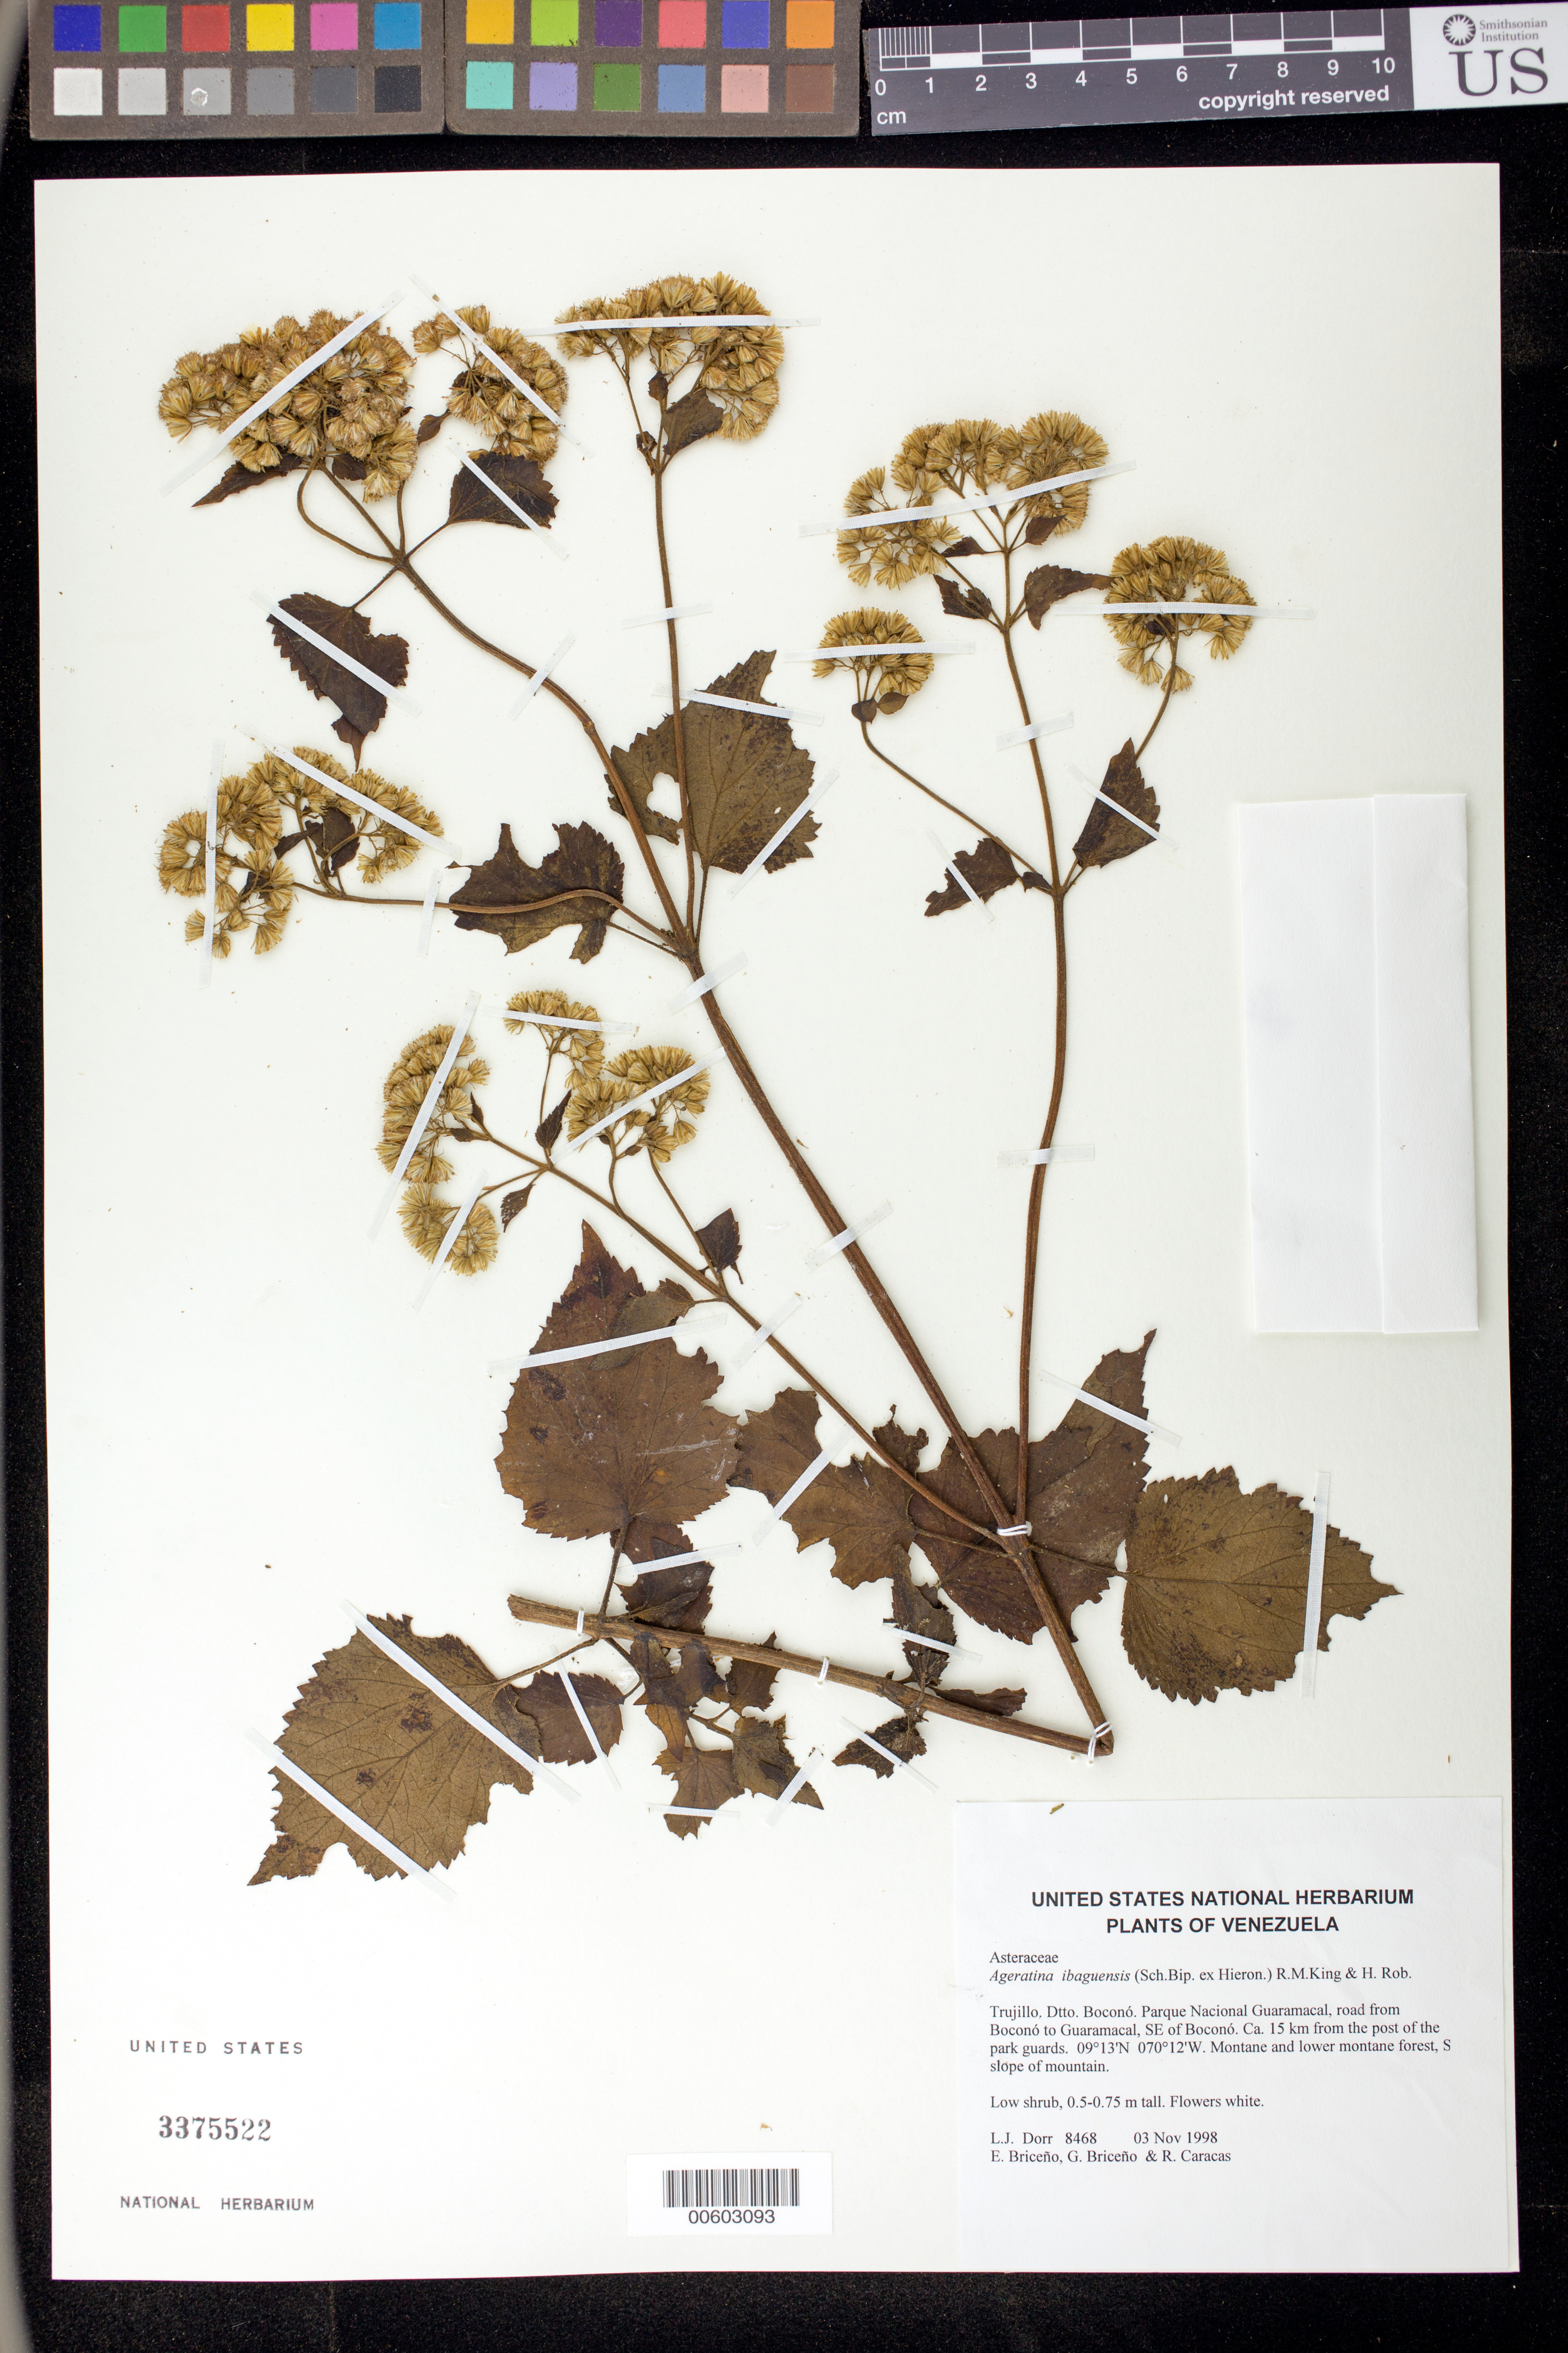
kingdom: Plantae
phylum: Tracheophyta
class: Magnoliopsida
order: Asterales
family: Asteraceae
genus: Ageratina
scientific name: Ageratina ibaguensis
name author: (Sch. Bip. ex Hieron.) R.M. King & H. Rob.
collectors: L. J. Dorr, E. Briceño, G. Briceño & R. Caracas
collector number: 8468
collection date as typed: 03 Nov 1998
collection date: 1998-11-03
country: Venezuela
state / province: Trujillo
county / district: Boconó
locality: Parque Nacional Guaramacal, road from Boconó to Guaramacal, SE of Boconó, ca. 15 km from the post of the park guards.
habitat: Montane and lower montane forest, S slope of mountain.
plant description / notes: NY, PORT, TEX, US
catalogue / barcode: US 3375522